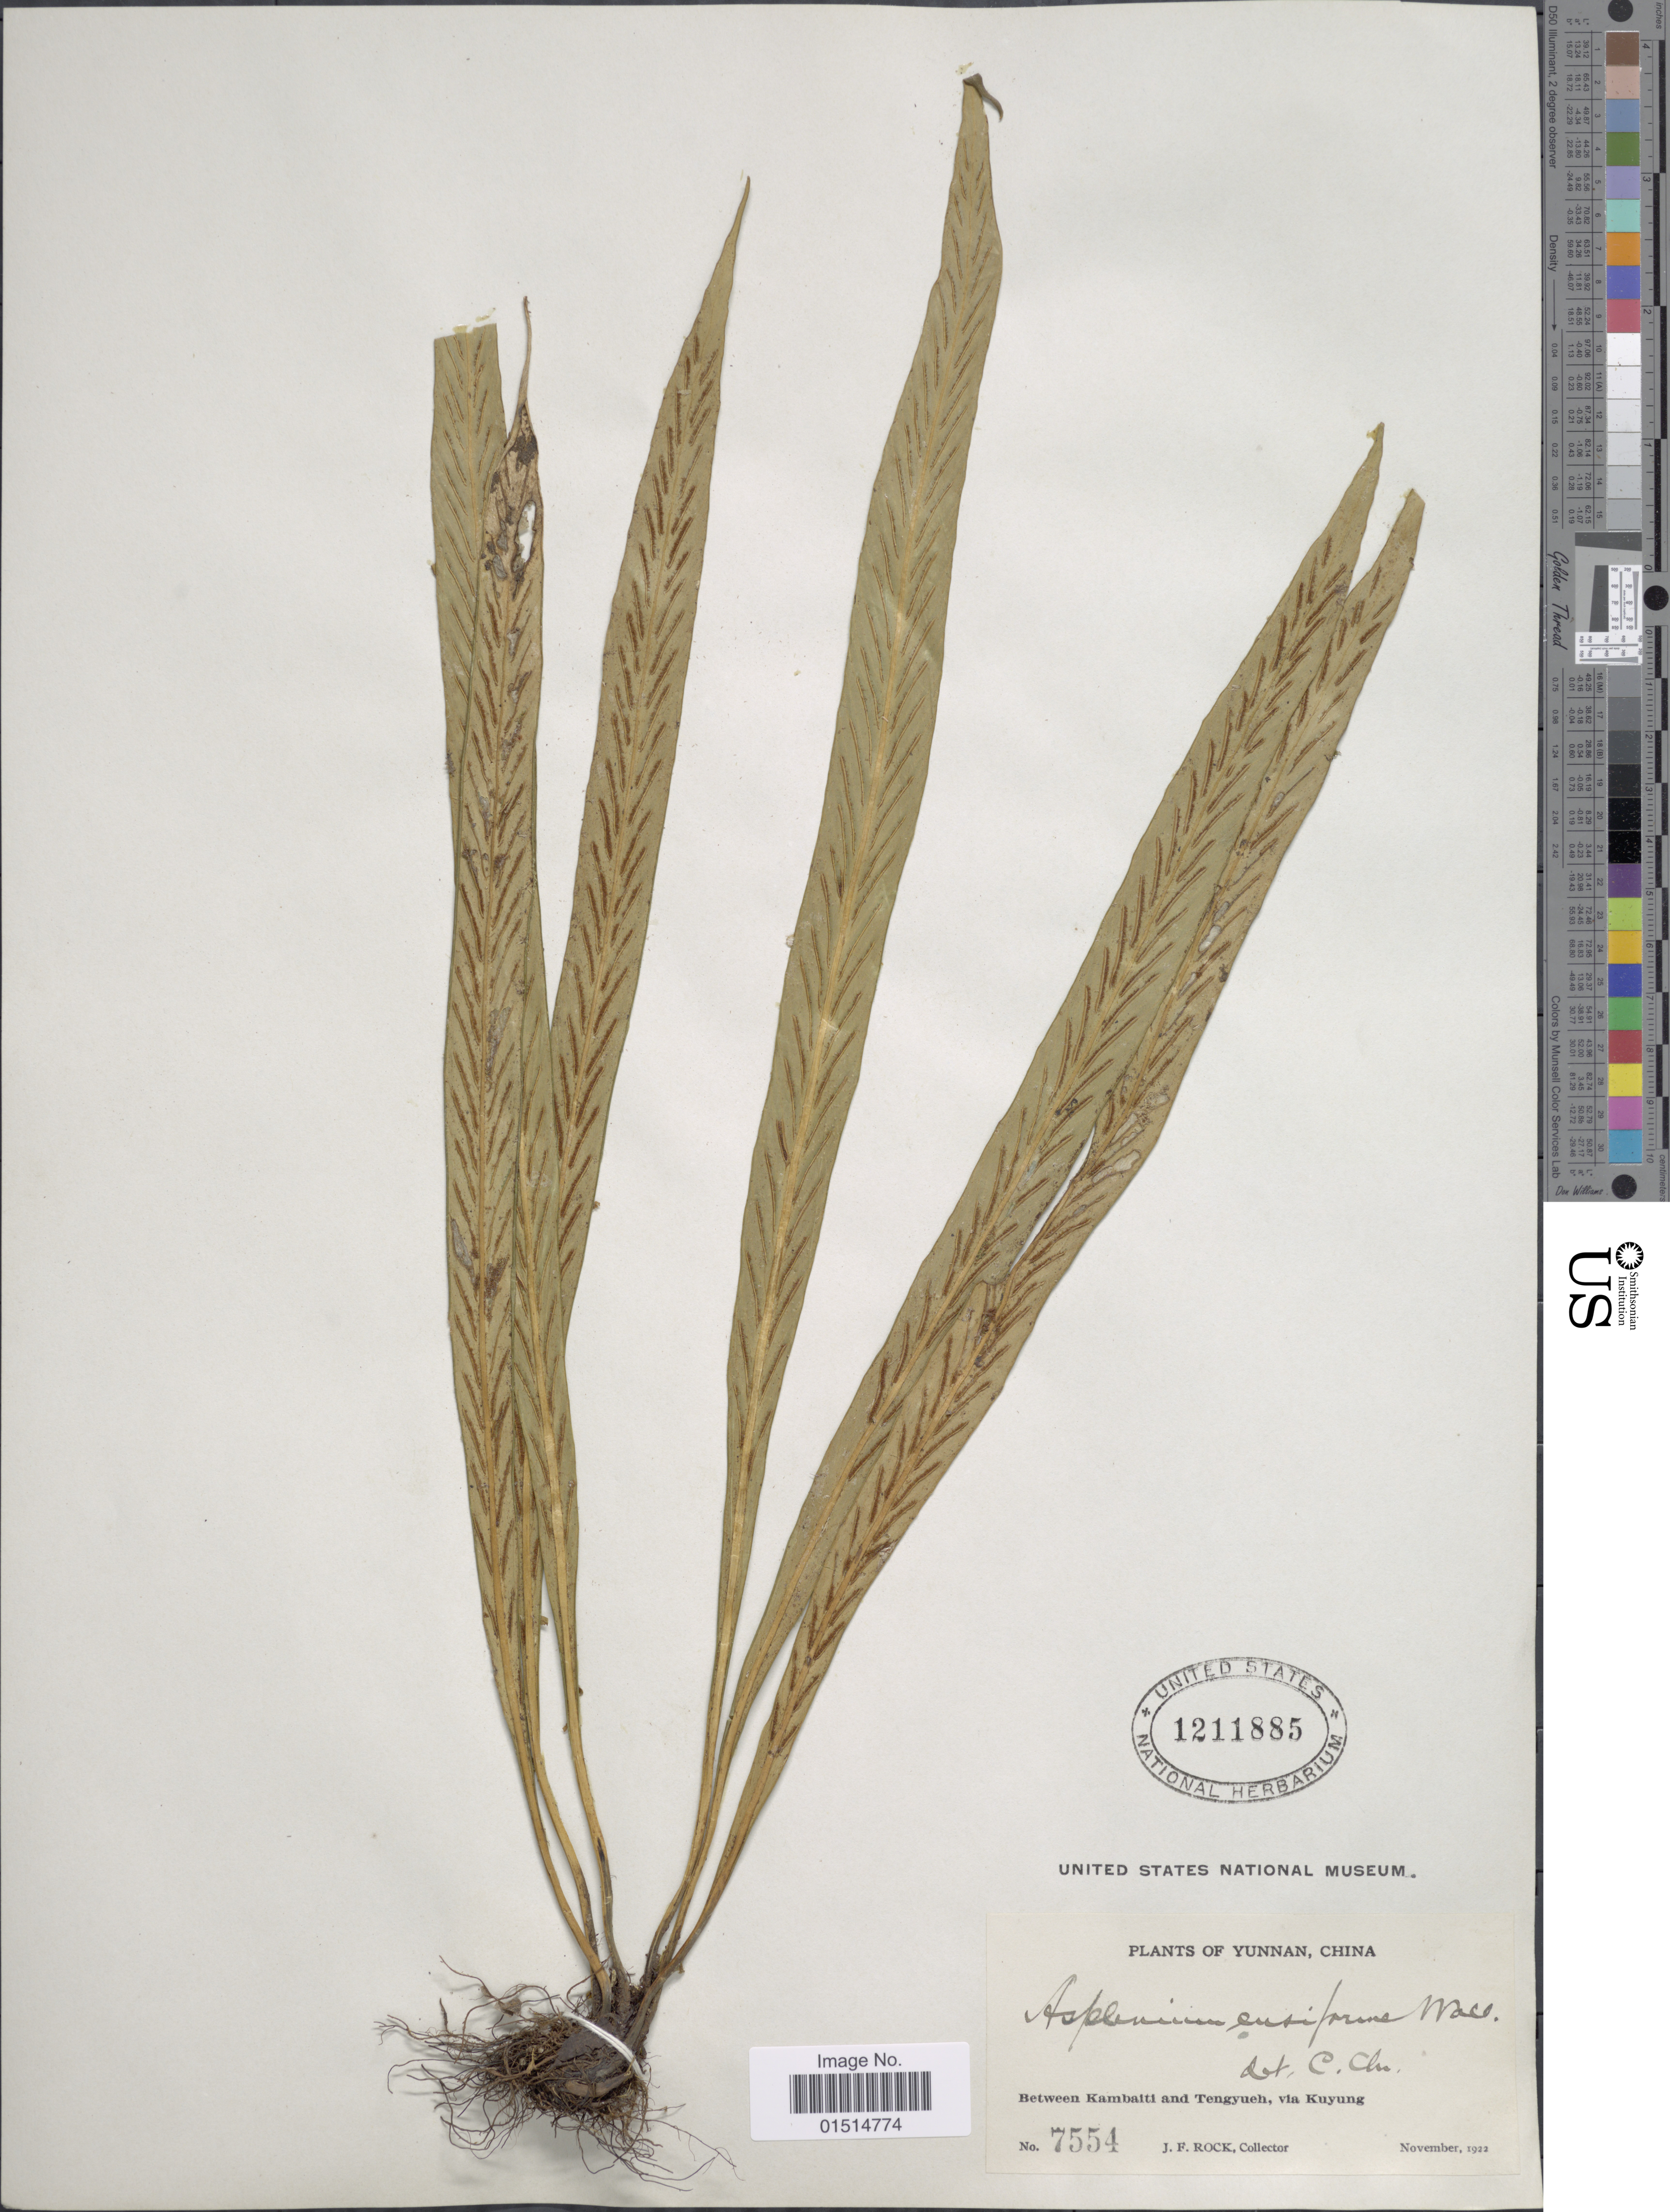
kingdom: Plantae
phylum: Tracheophyta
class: Polypodiopsida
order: Polypodiales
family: Aspleniaceae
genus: Asplenium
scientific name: Asplenium ensiforme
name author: Wall. ex Hook. & Grev.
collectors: J. Rock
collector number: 7554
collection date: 1922-11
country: China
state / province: Yunnan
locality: Between Kabaiti and Tengyueh, via Kuyung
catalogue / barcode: US 1211885